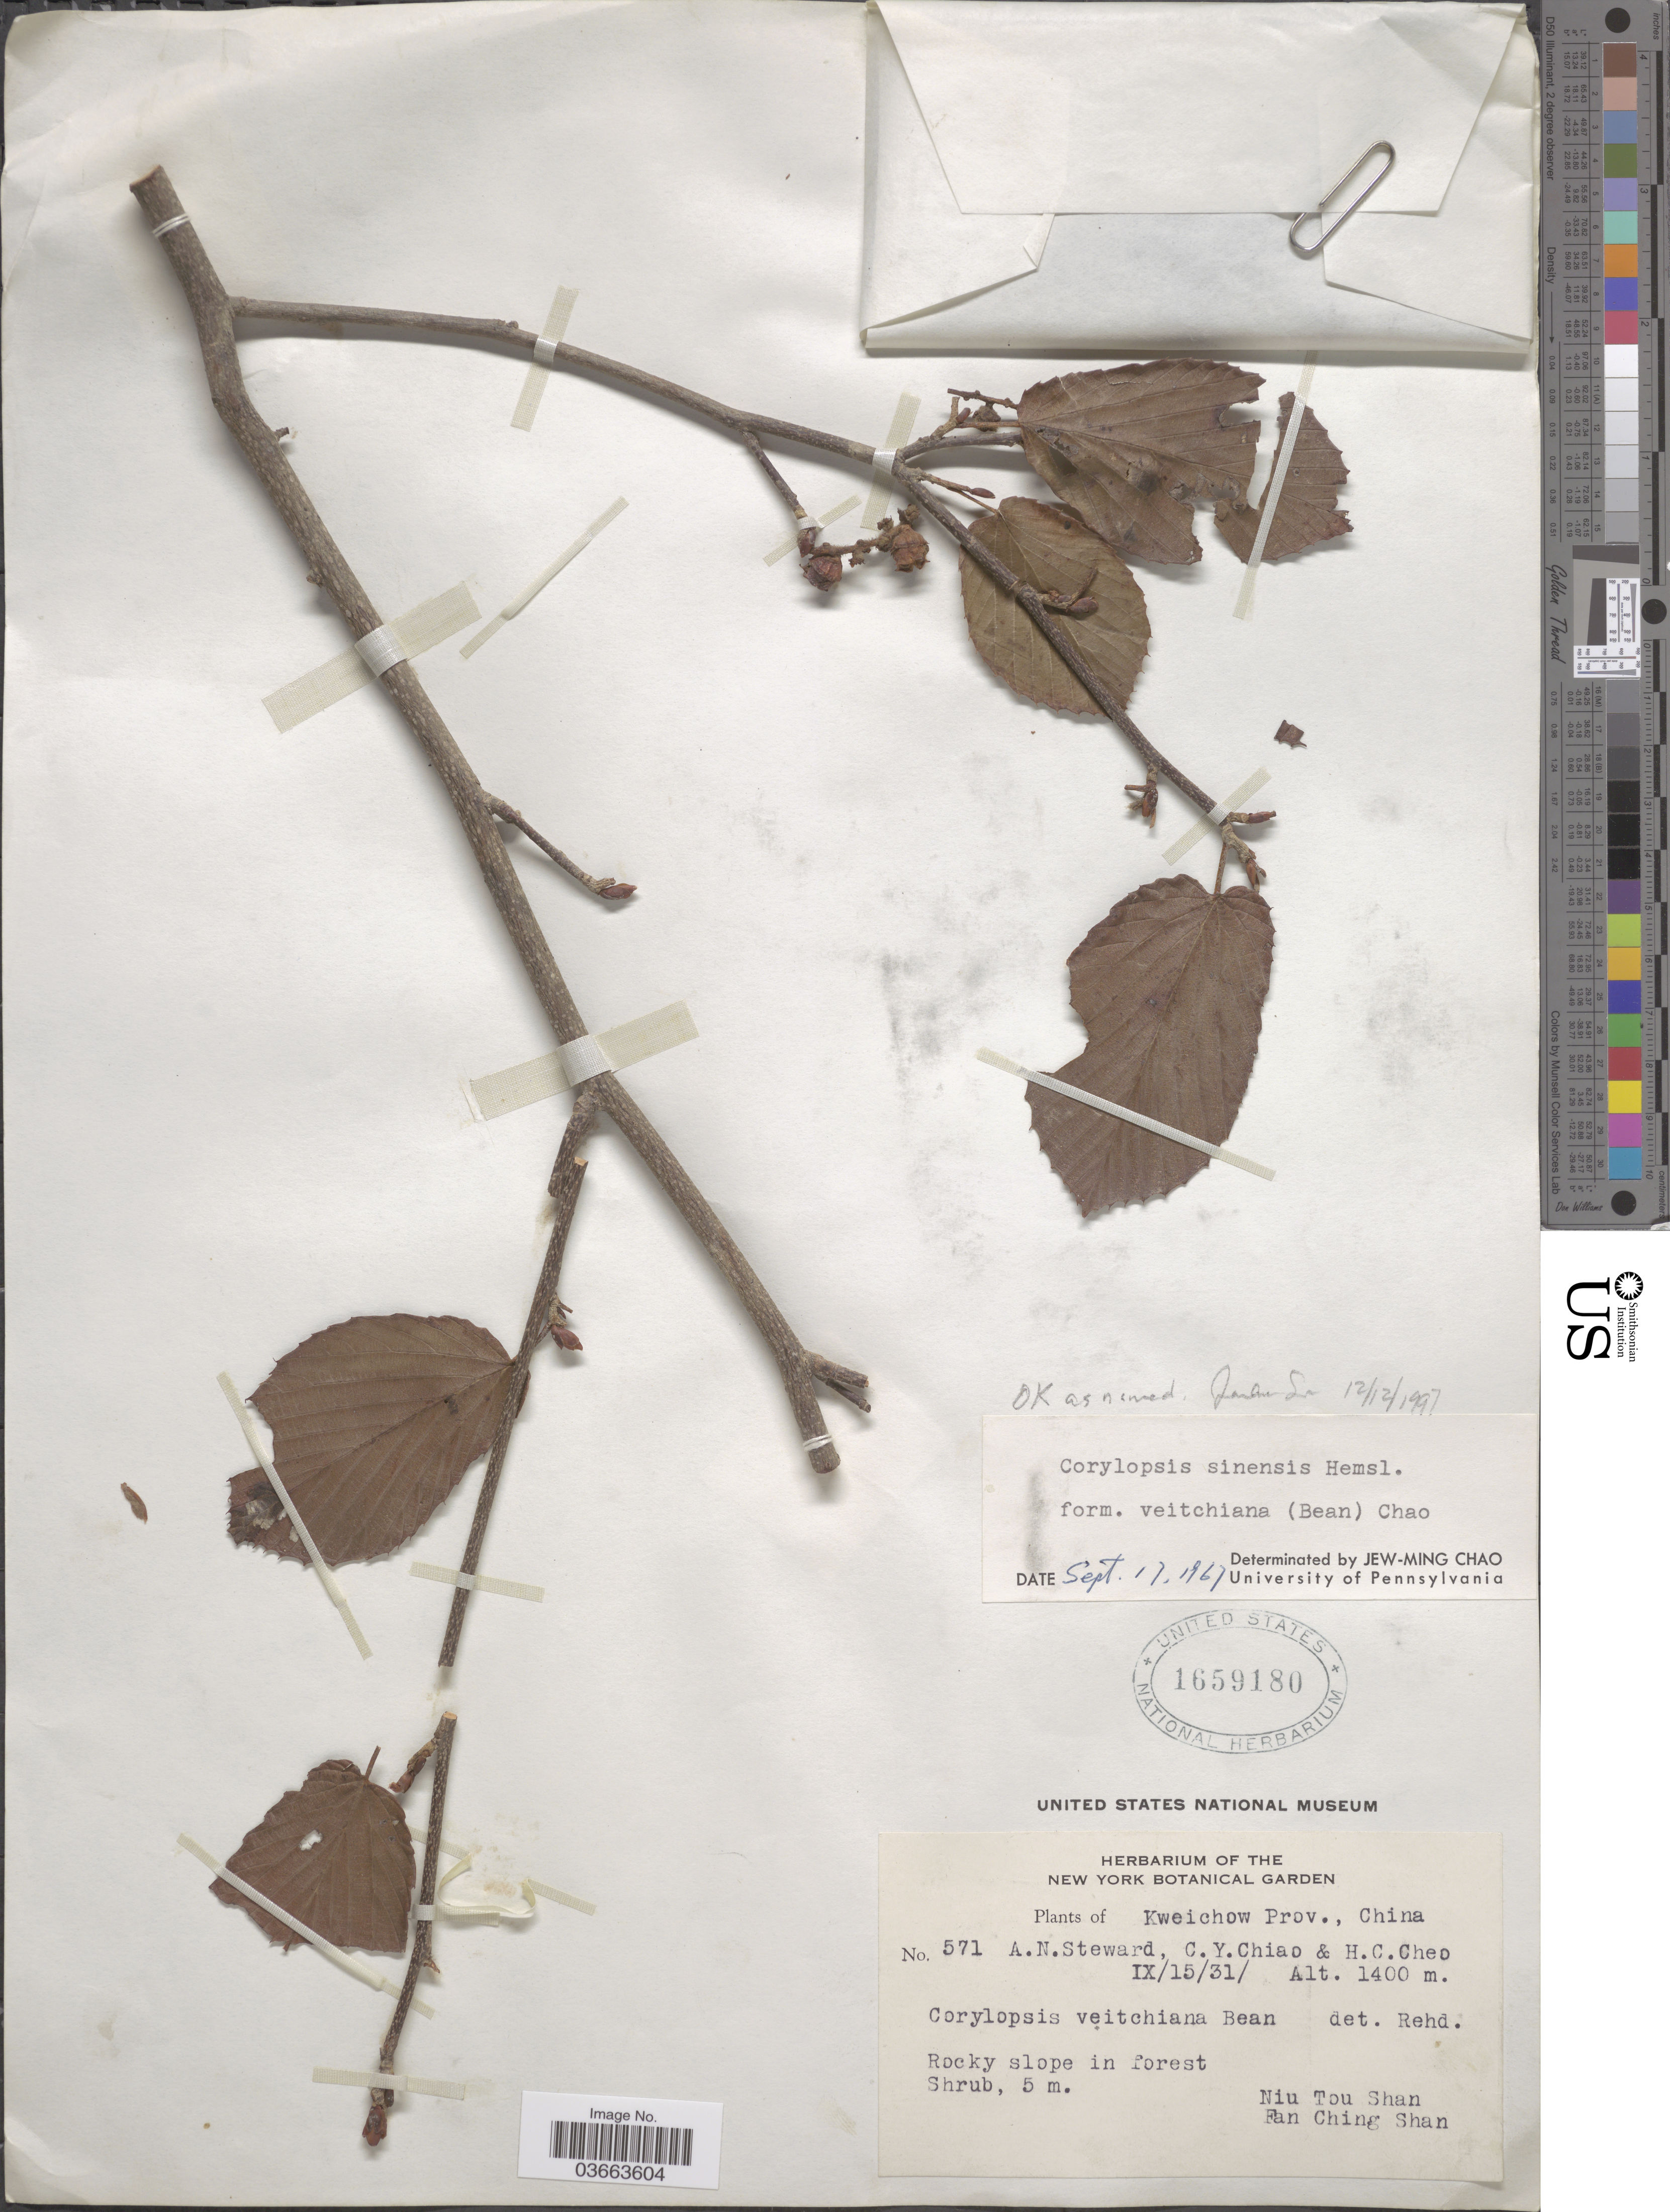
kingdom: Plantae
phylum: Tracheophyta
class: Magnoliopsida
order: Saxifragales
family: Hamamelidaceae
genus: Corylopsis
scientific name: Corylopsis sinensis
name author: Hemsl.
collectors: A. N. Steward, C. Y. Chiao & H. Cheo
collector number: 571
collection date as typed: Transcribed d/m/y: 15/9/31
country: China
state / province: Guizhou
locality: Kweichow Prov. Niu Tou Shan. Fan Ching Shan.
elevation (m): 1400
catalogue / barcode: US 1659180